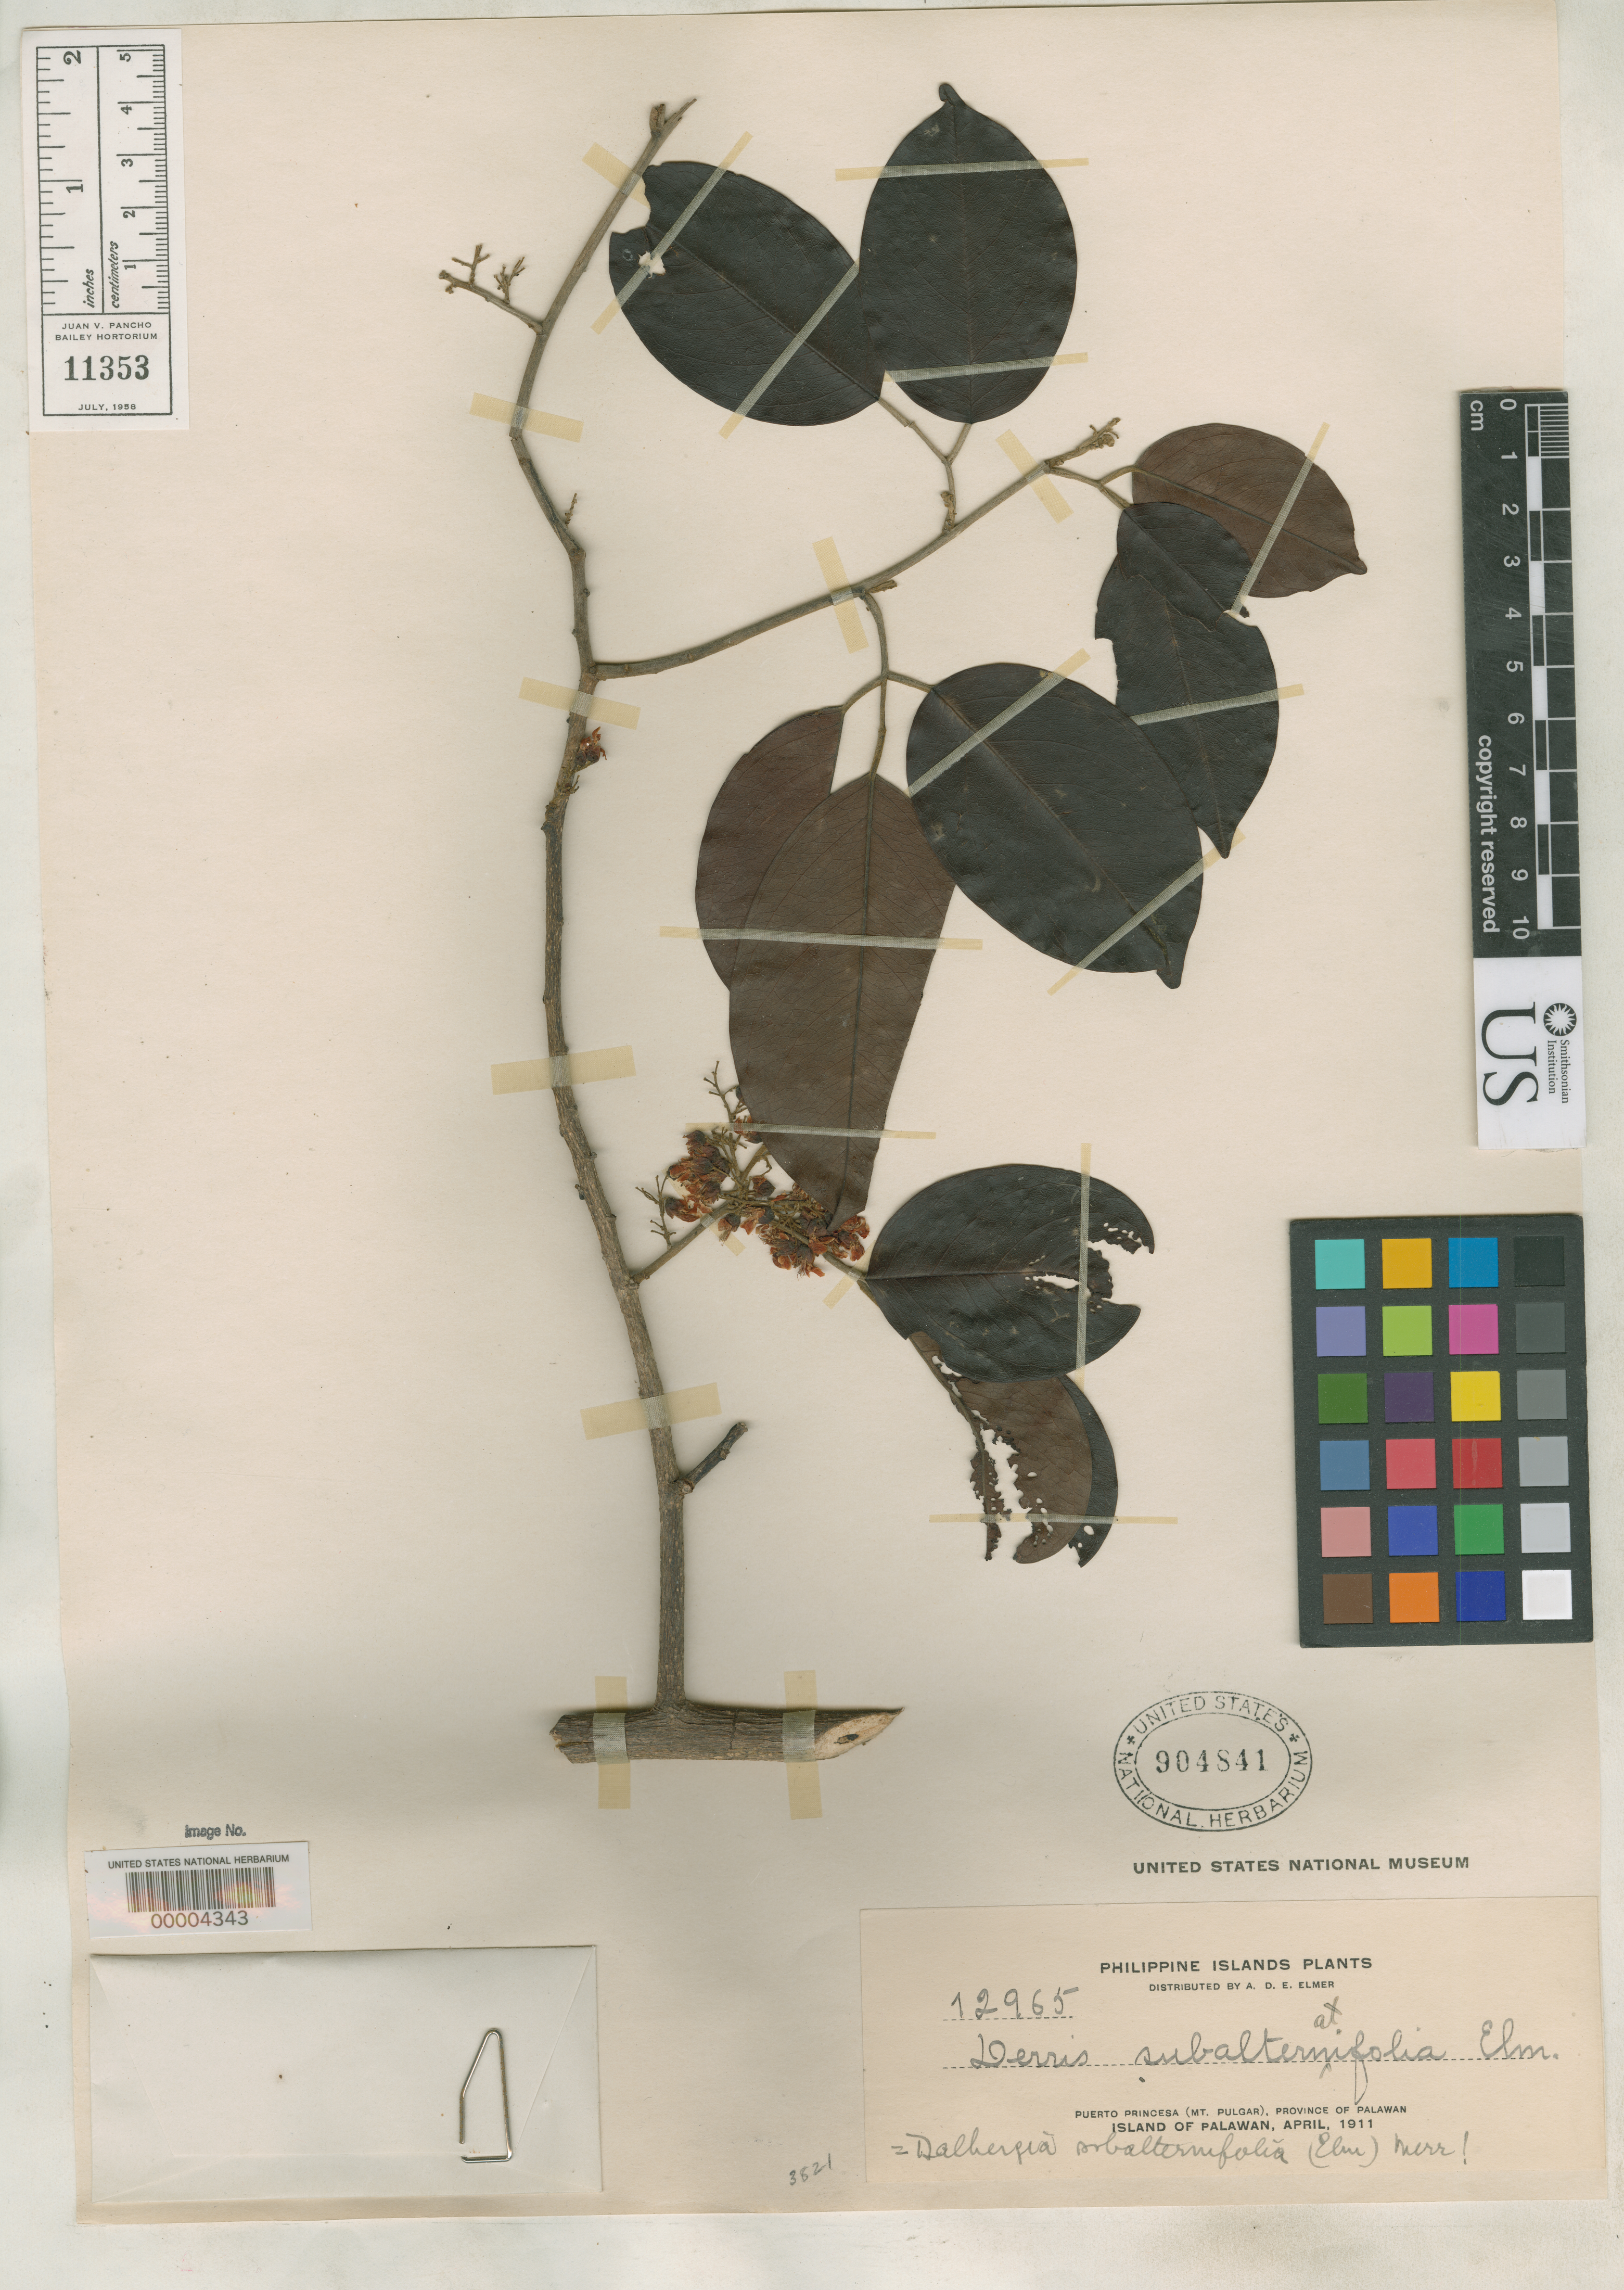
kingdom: Plantae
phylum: Tracheophyta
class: Magnoliopsida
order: Fabales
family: Fabaceae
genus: Derris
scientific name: Derris subalternifolia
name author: Elmer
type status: Type Fragment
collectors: A. D. E. Elmer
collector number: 12965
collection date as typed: Apr 1911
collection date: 1911-04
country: Philippines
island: Palawan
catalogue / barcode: US 904841